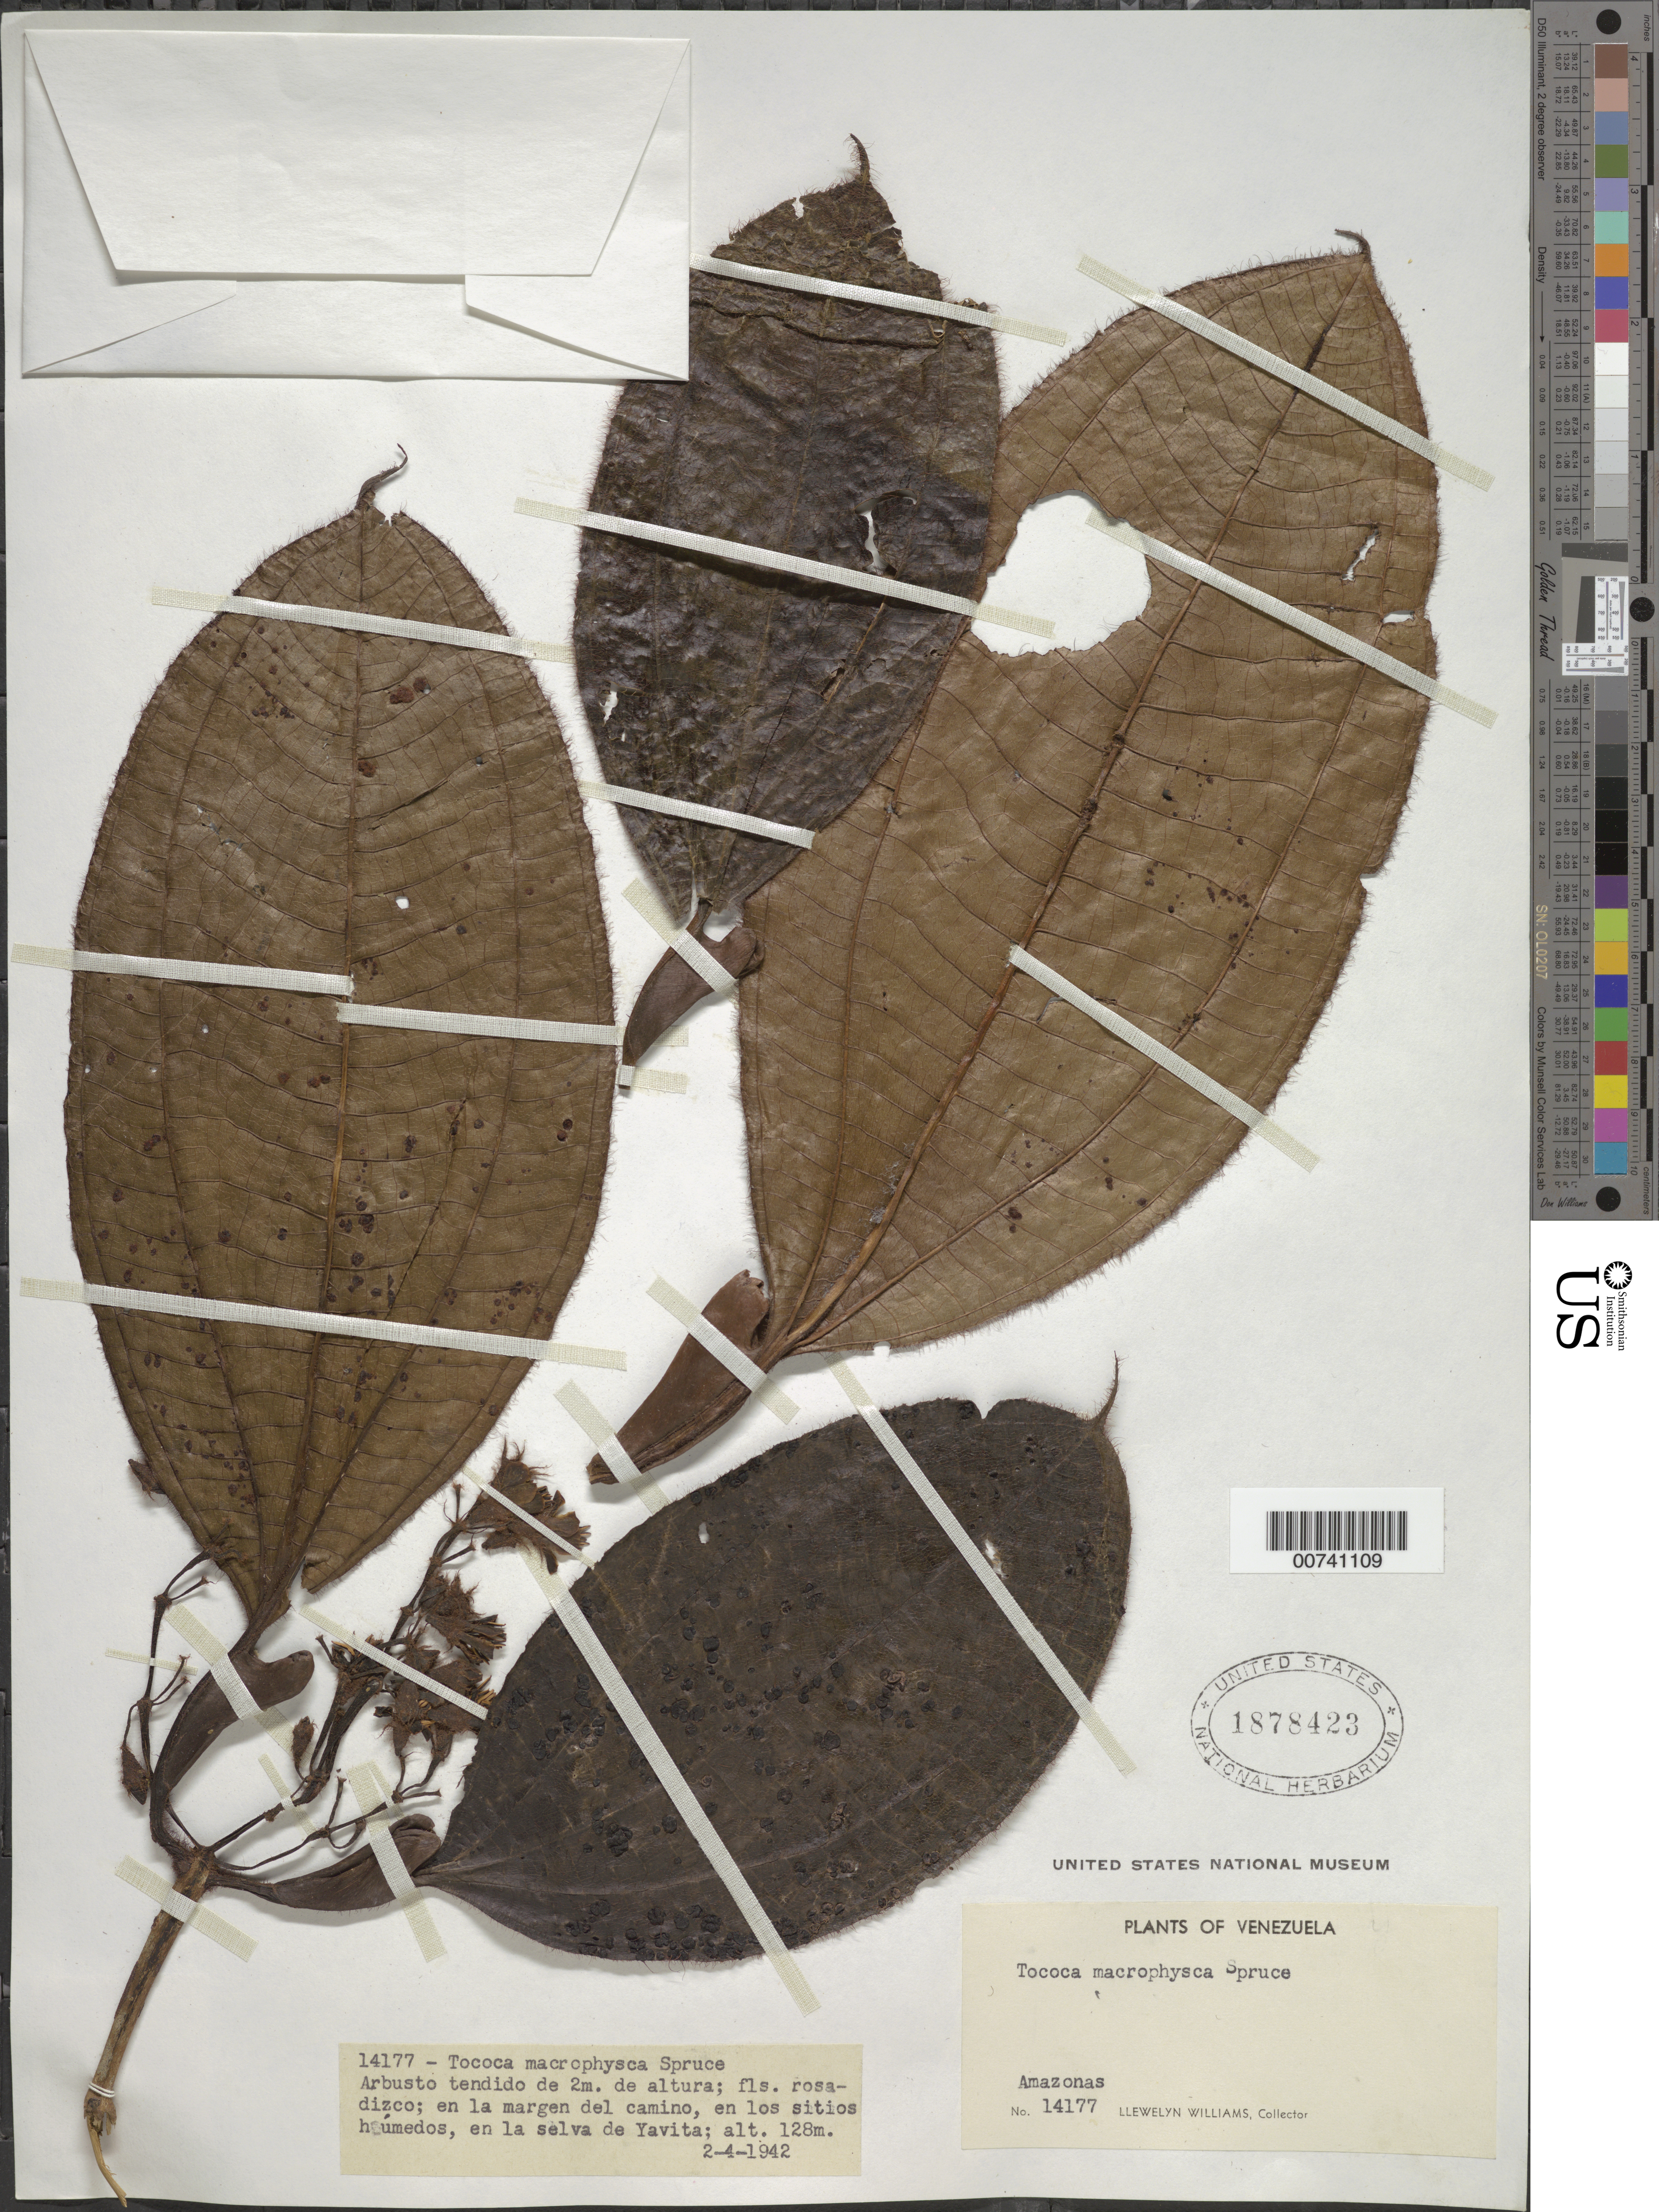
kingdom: Plantae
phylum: Tracheophyta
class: Magnoliopsida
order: Myrtales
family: Melastomataceae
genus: Tococa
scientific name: Tococa macrophysca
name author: Spruce ex Triana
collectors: Ll. Williams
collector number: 14177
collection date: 1942-04-02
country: Venezuela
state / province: Amazonas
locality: Amazonas. En la margen del camino, en los sitios húmedos, en la selva de Yavita.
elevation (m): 128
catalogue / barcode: US 1878423